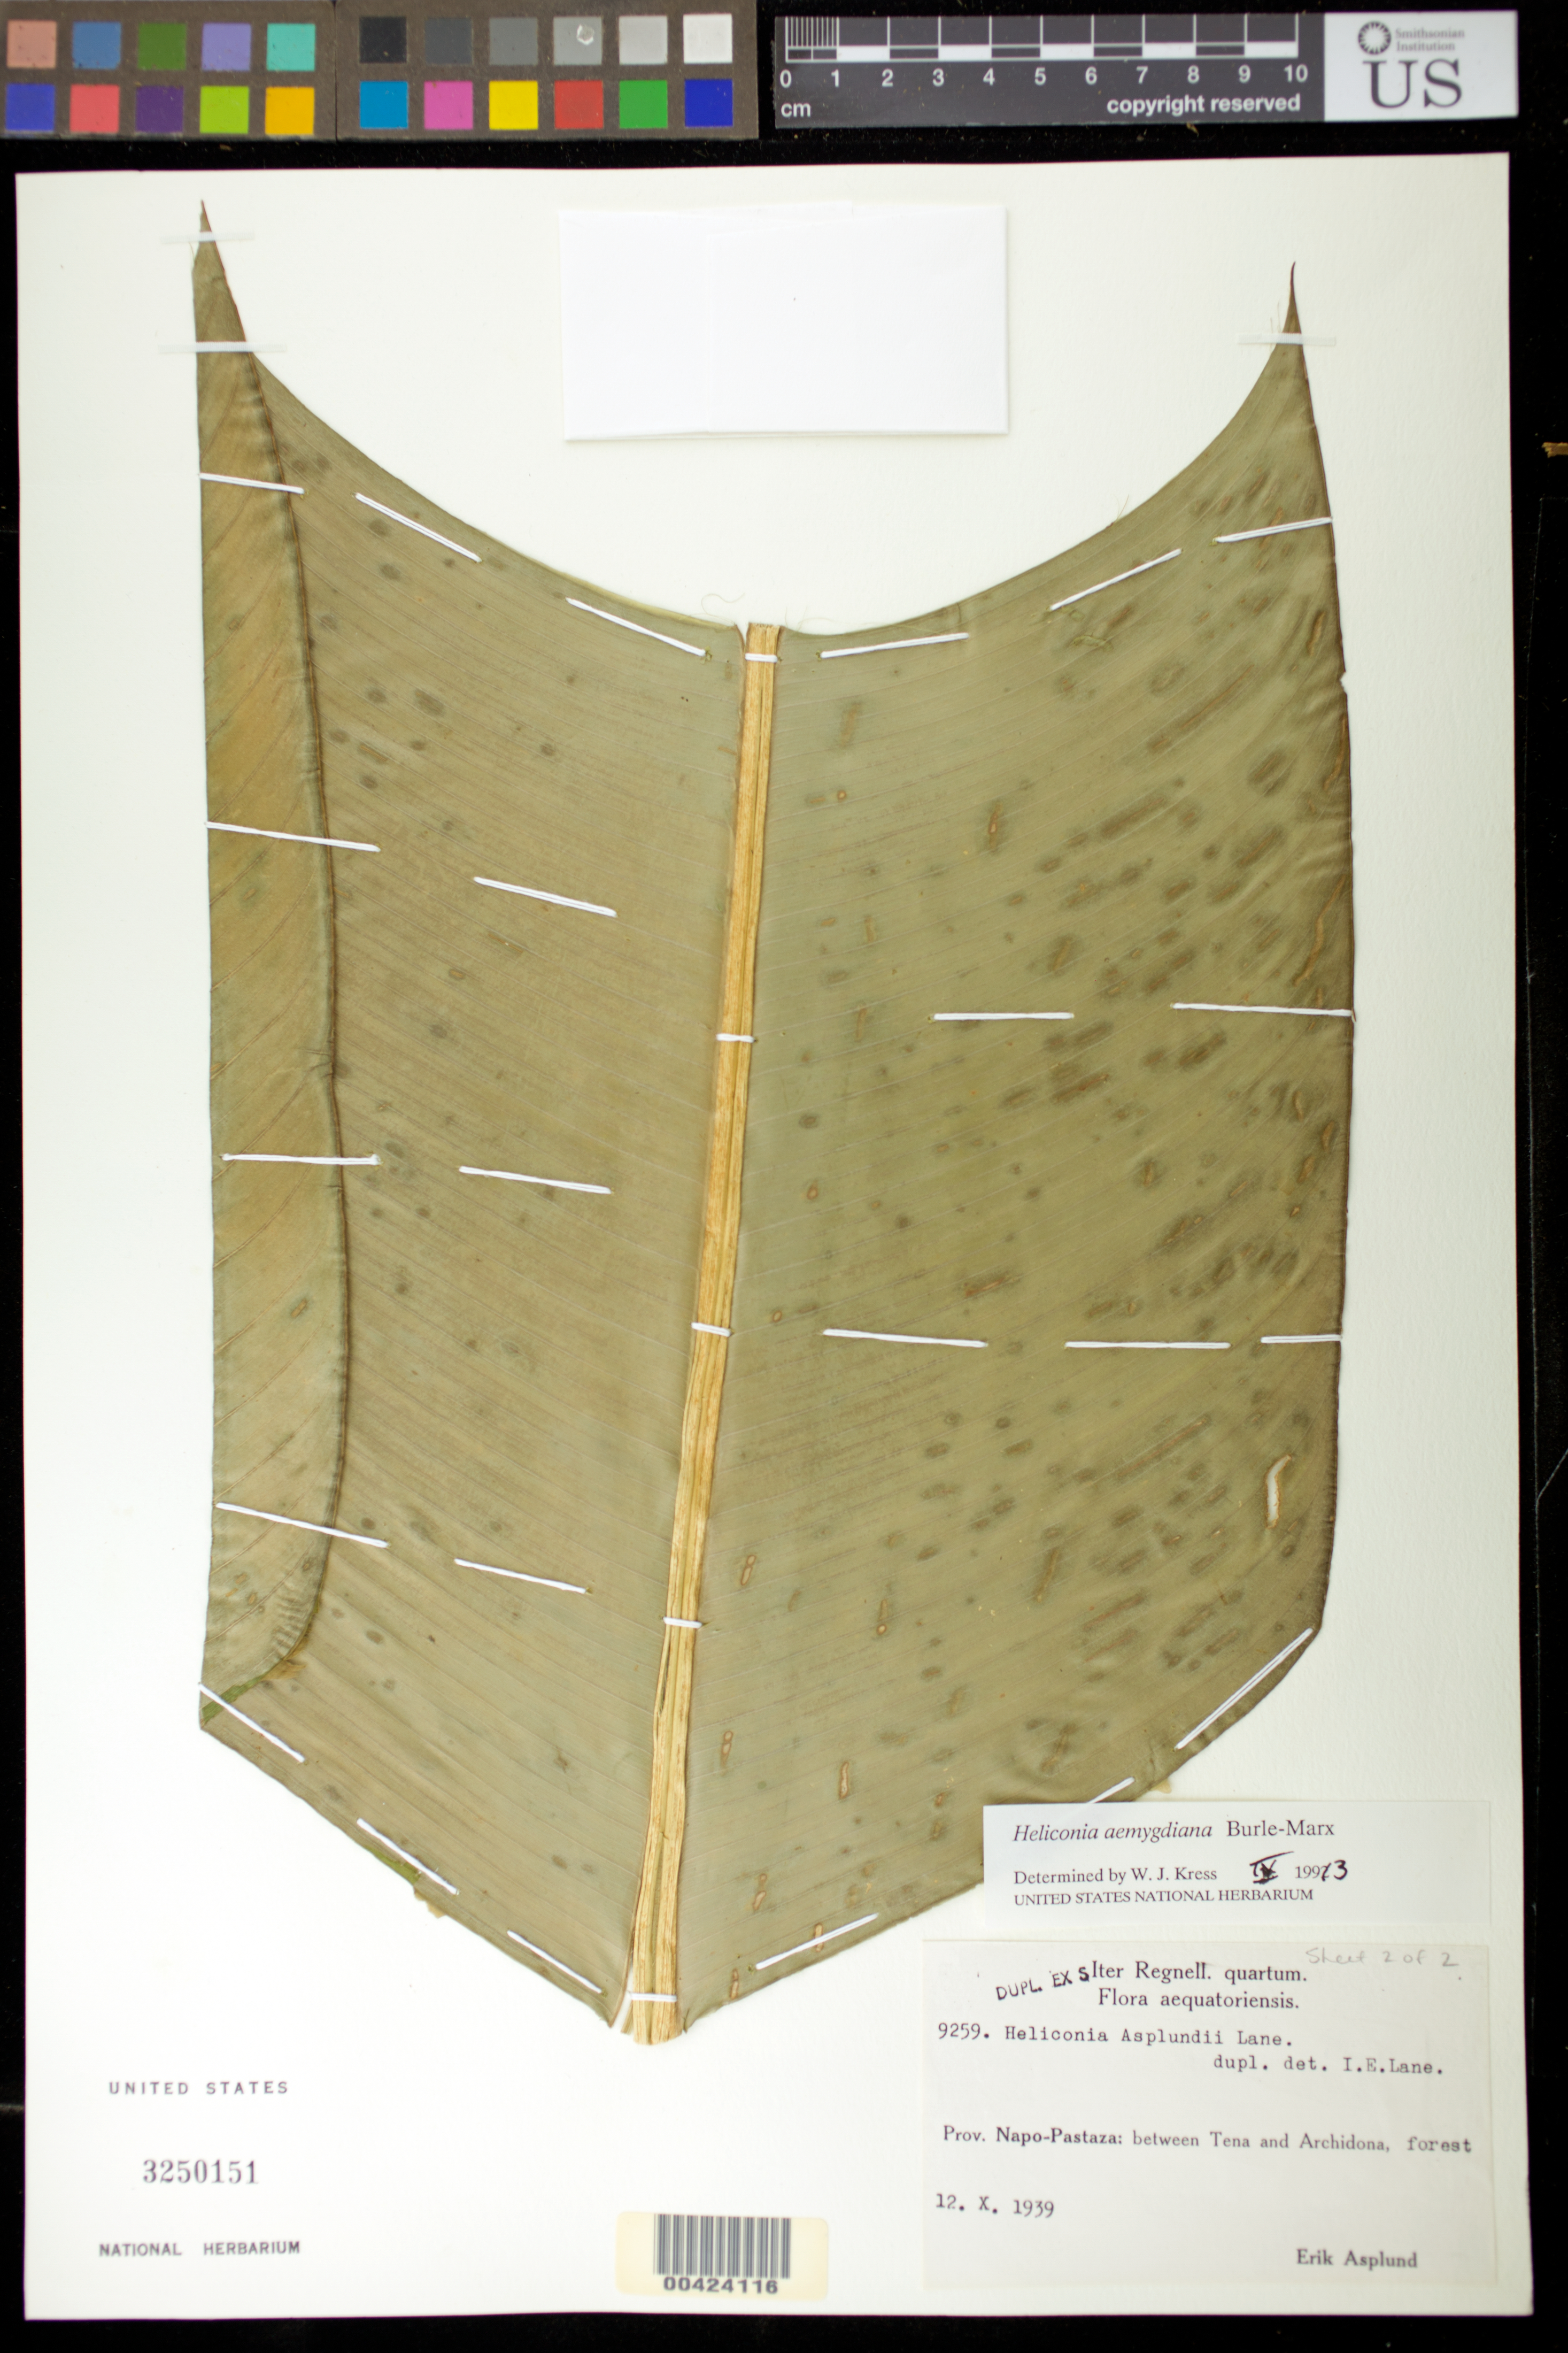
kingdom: Plantae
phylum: Tracheophyta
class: Liliopsida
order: Zingiberales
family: Heliconiaceae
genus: Heliconia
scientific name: Heliconia aemygdiana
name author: Burle-Marx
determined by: Kress, W. J., (US), Smithsonian Institution - National Museum of Natural History (UNITED STATES)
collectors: E. Asplund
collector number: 9259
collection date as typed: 12 Oct 1940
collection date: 1940-10-12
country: Ecuador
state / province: Napo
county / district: Archidona / Tena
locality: Between Tena and archidona, Prov. of Napo-pastaza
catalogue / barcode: US 3250151